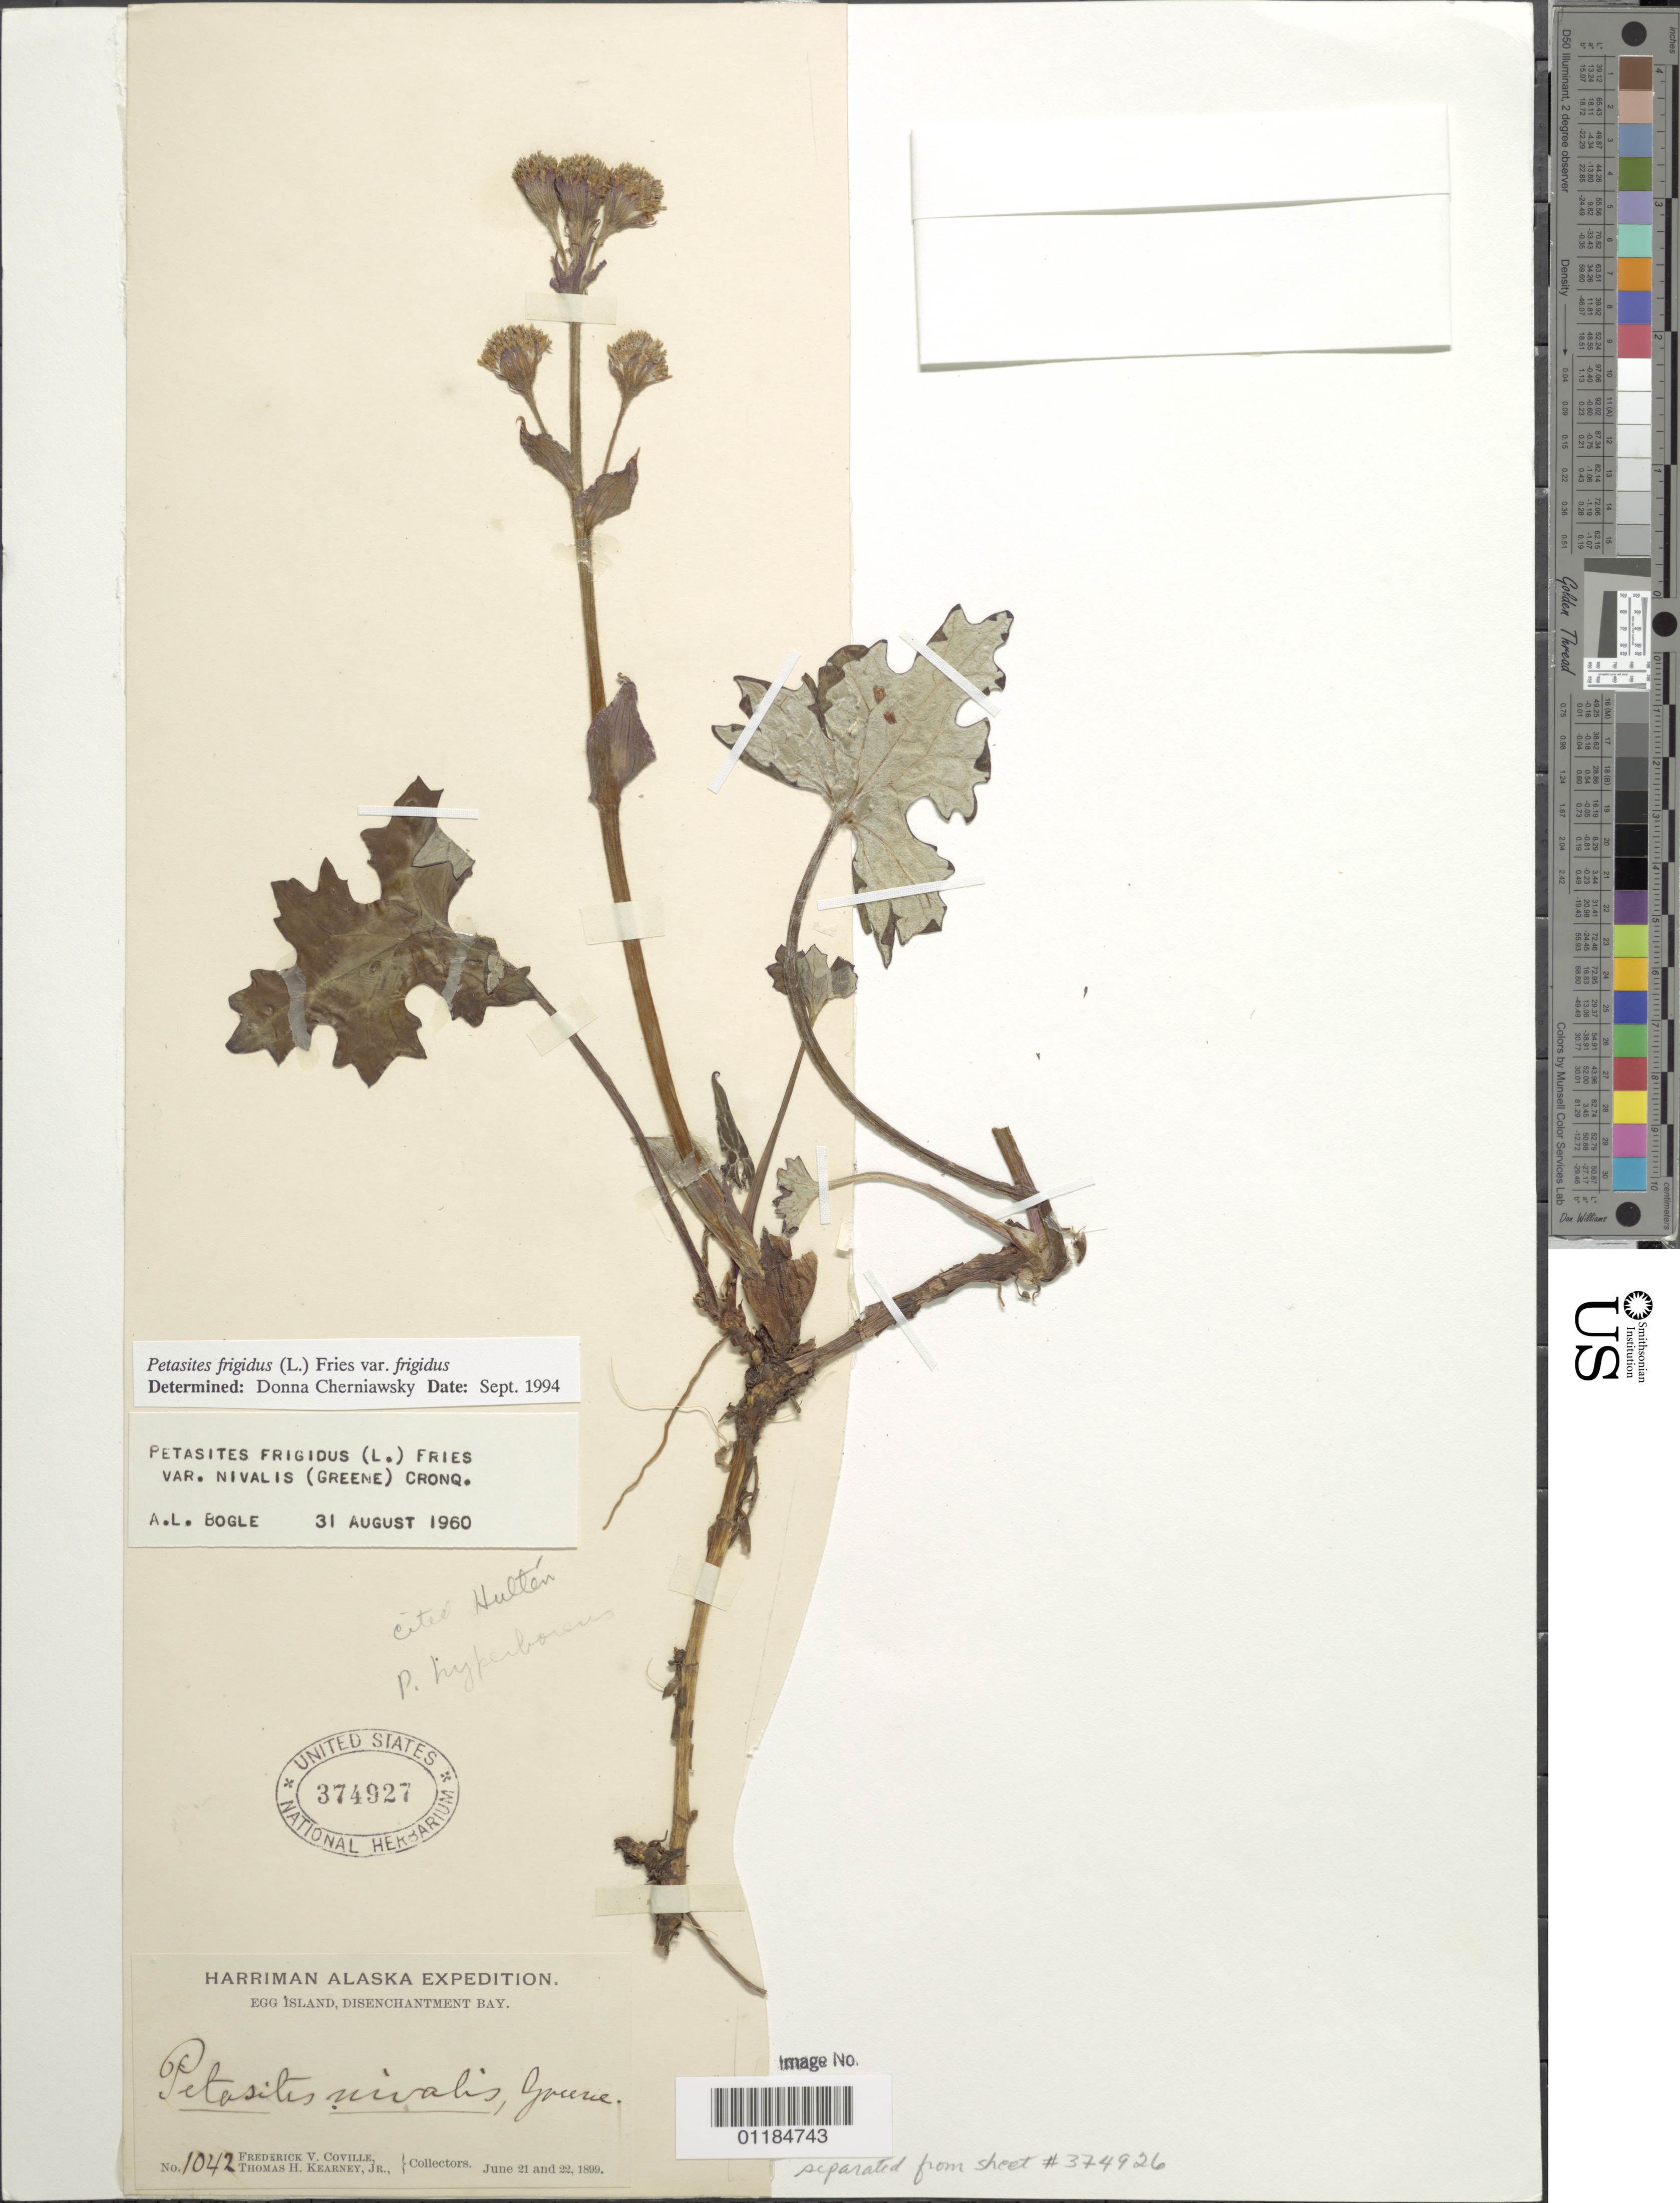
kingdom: Plantae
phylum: Tracheophyta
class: Magnoliopsida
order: Asterales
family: Asteraceae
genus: Petasites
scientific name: Petasites frigidus var. frigidus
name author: (L.) Fr.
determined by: Cherniawsky, Donna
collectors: F. V. Coville & T. H. Kearney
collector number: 1042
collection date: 1899-06-21,1899-06-22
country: United States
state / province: Alaska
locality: Egg Island, Disenchantment Bay.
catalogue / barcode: US 374927